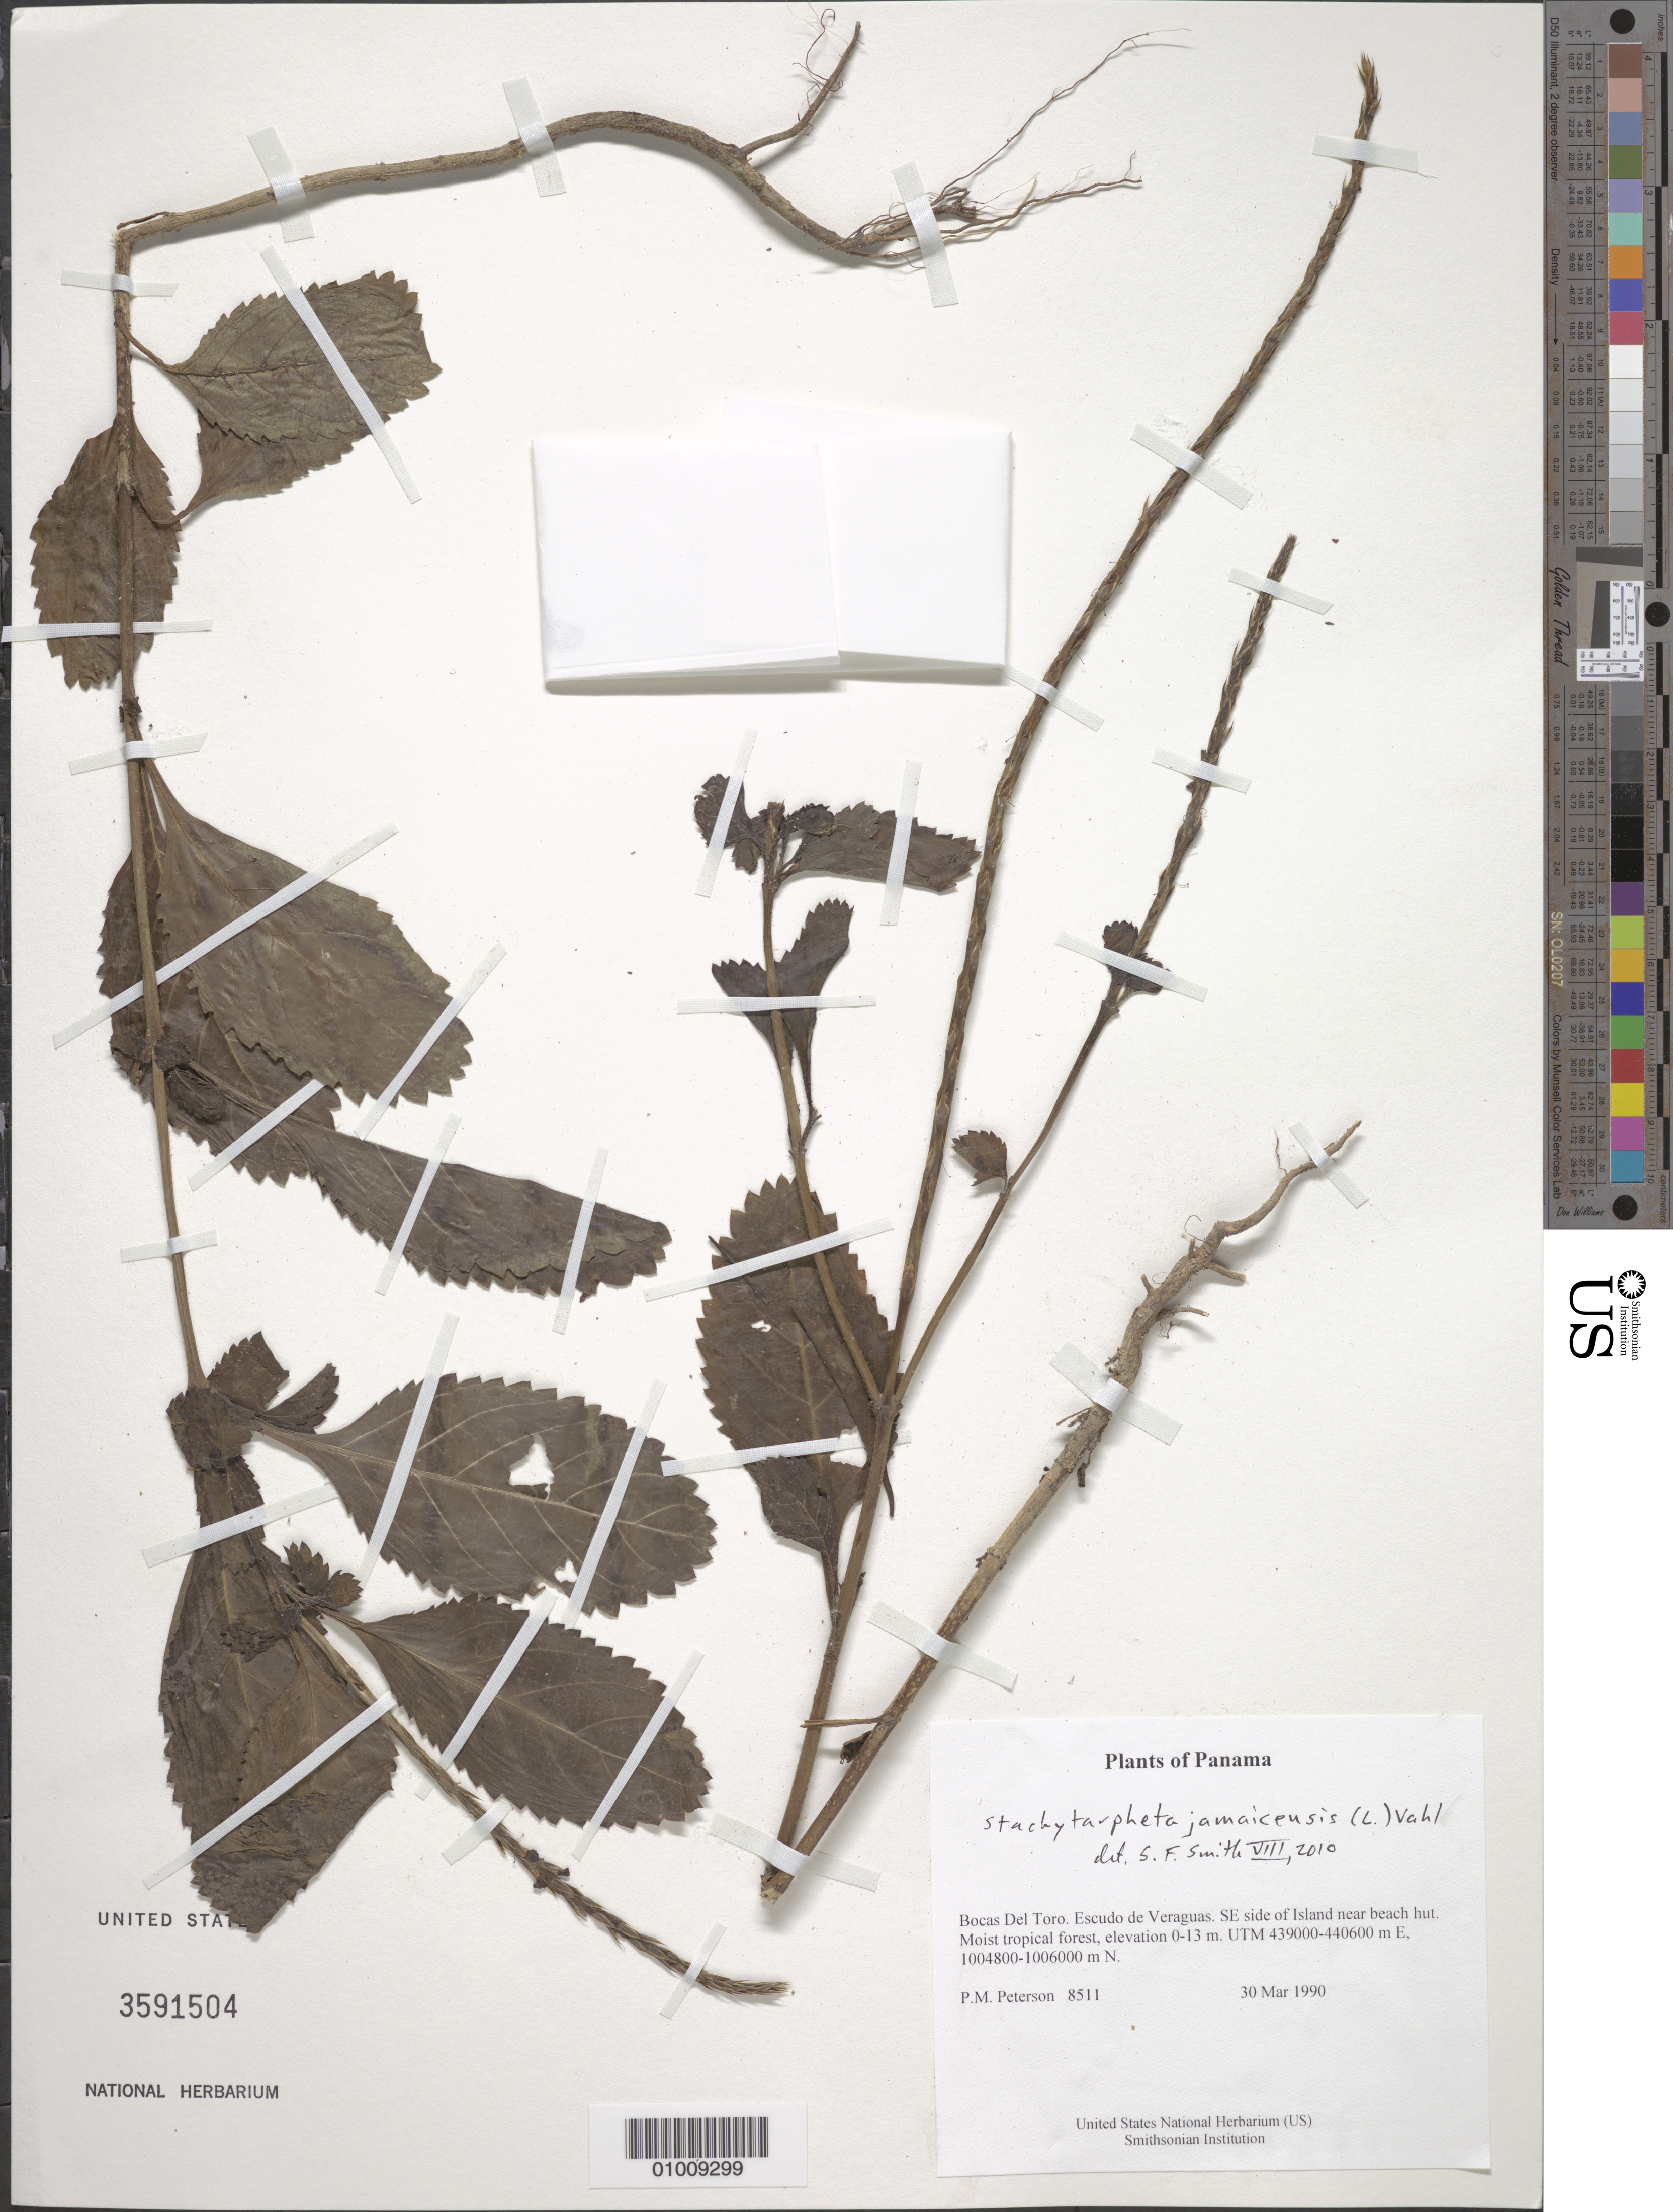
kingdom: Plantae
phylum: Tracheophyta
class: Magnoliopsida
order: Lamiales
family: Verbenaceae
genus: Stachytarpheta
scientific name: Stachytarpheta jamaicensis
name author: (L.) Vahl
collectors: P. M. Peterson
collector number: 08511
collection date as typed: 30 Mar 1990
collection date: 1990-03-30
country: Panama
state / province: Bocas del Toro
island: Escudo de Veraguas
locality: SE side of Island near beach hut.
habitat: Moist tropical forest near beach, UTM 439000-440600 m E, 1004800-1006000 m N.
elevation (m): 0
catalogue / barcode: US 3591504